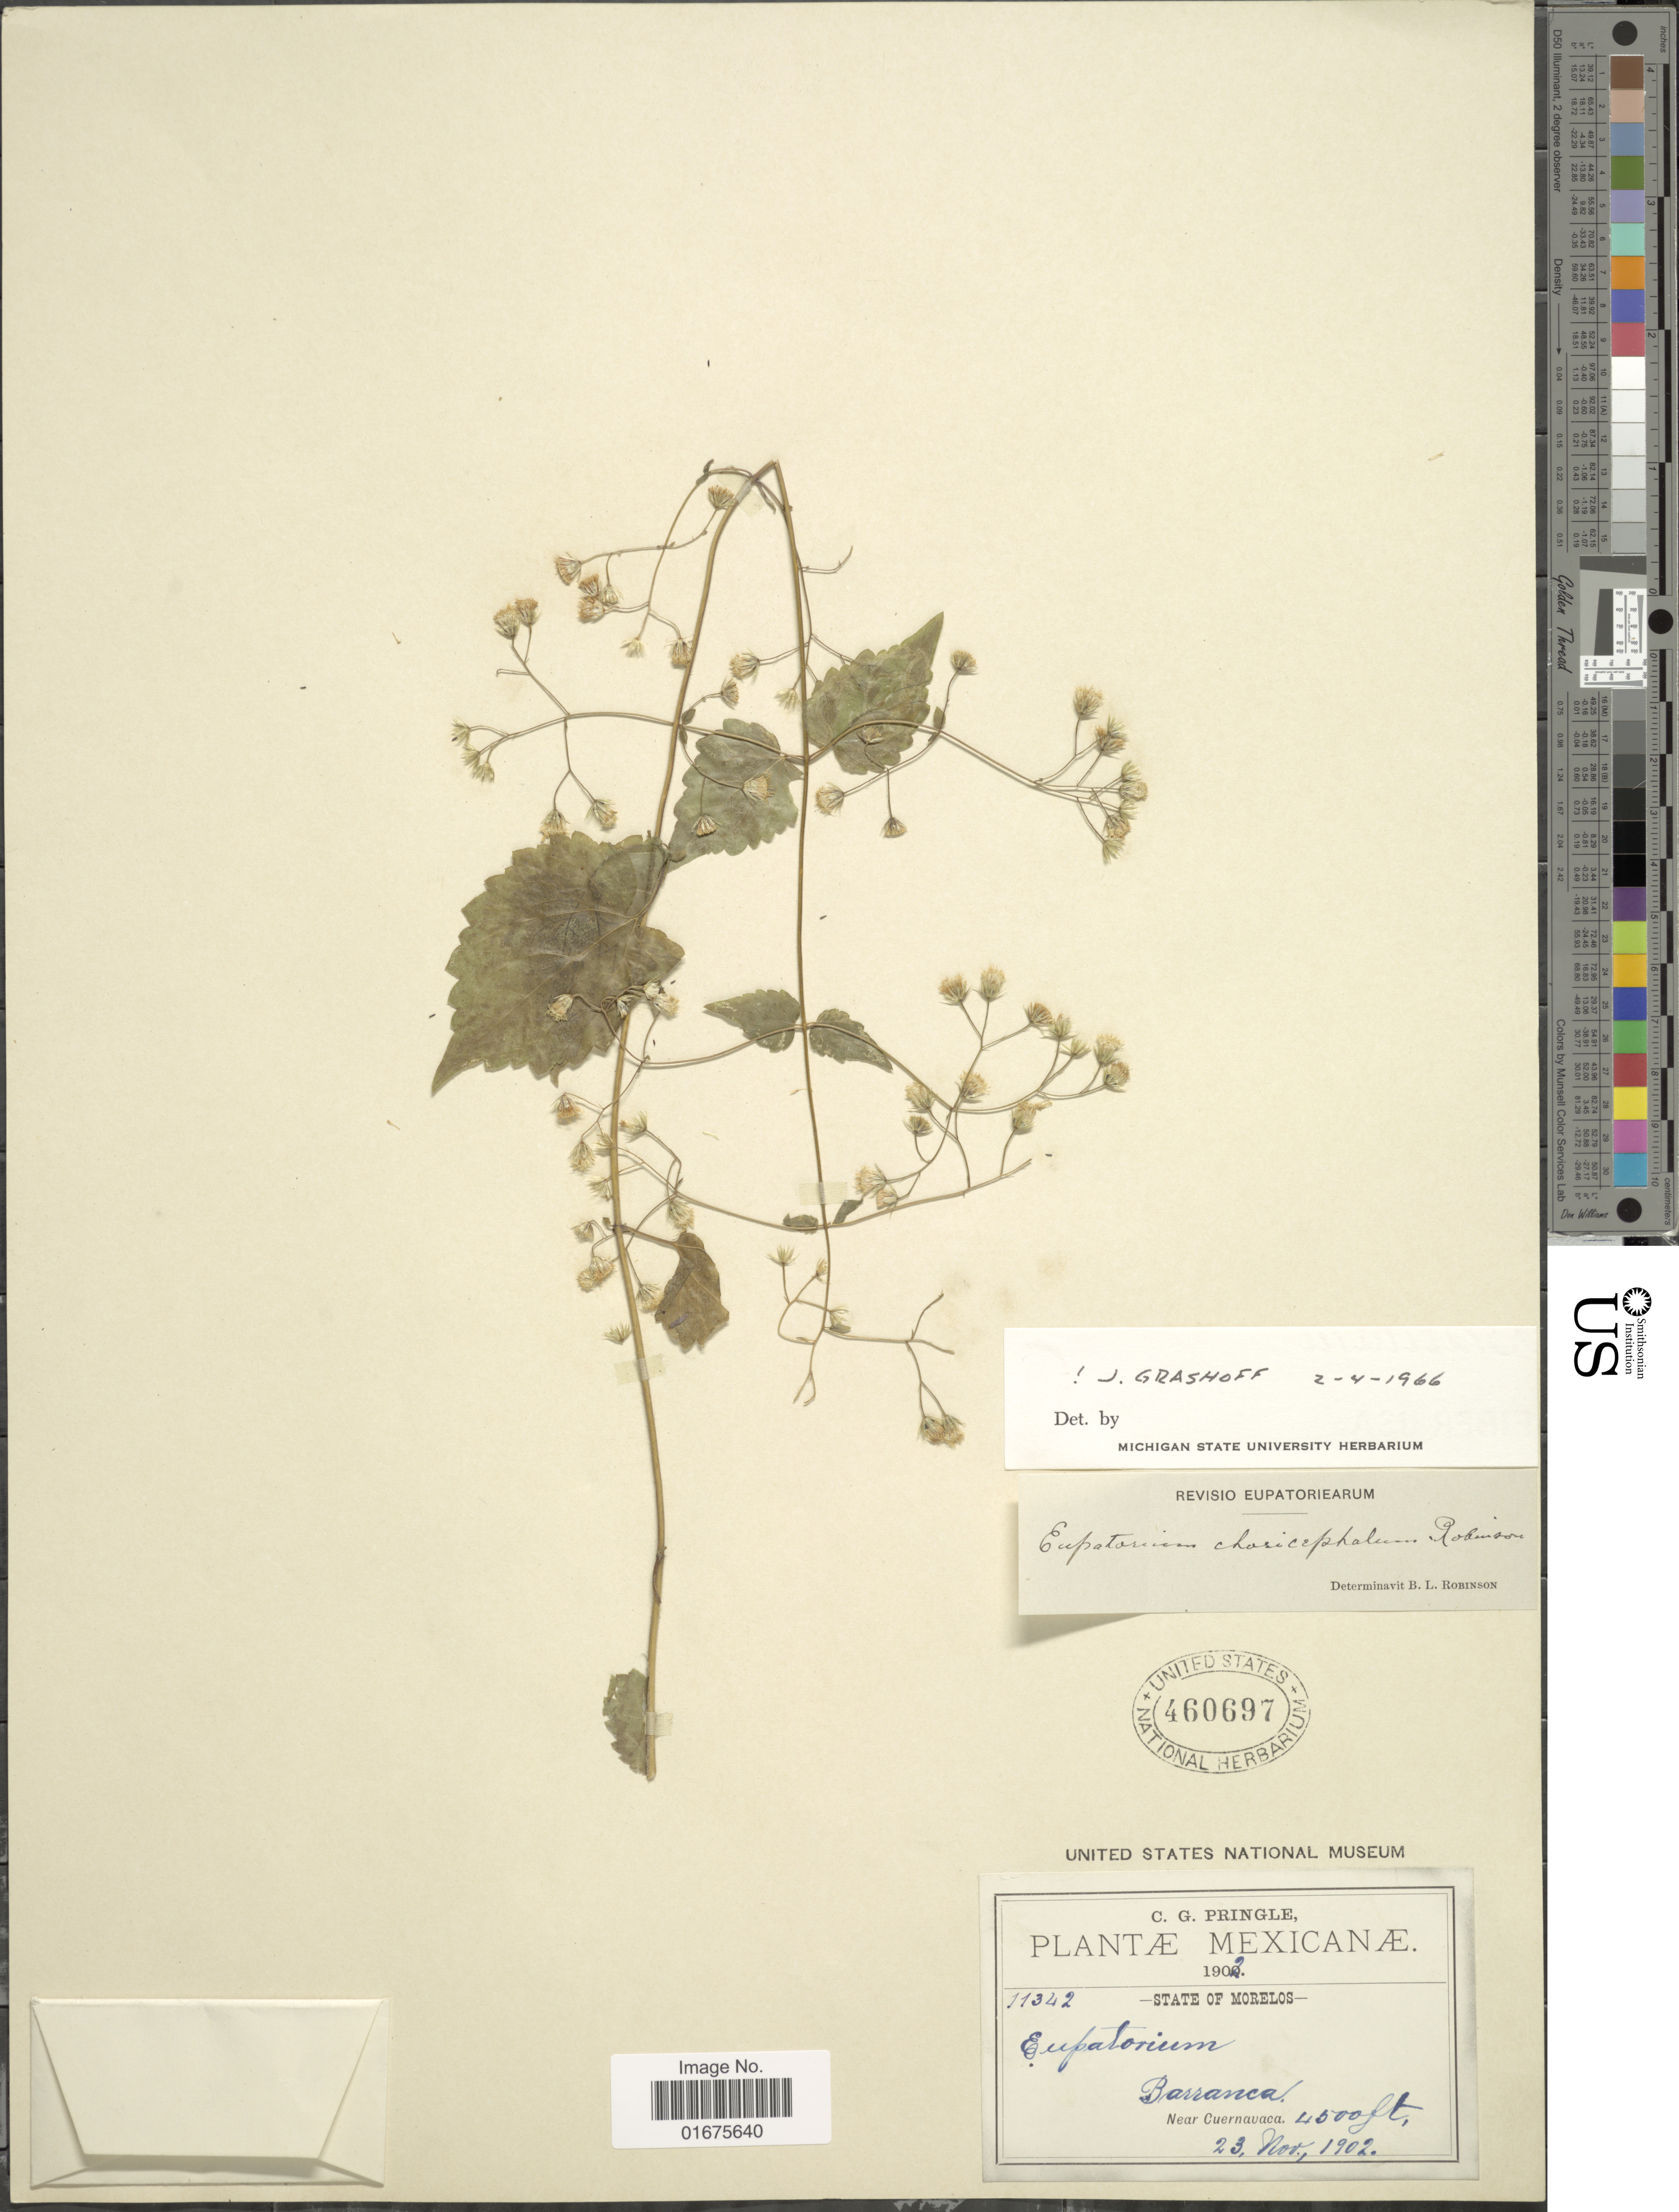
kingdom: Plantae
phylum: Tracheophyta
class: Magnoliopsida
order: Asterales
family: Asteraceae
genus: Ageratina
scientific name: Ageratina choricephala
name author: (B.L. Rob.) R.M. King & H. Rob.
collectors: C. G. Pringle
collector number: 11342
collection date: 1902-11-23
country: Mexico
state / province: Morelos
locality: Barranca, Near Cuernavaca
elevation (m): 1372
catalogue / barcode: US 460697